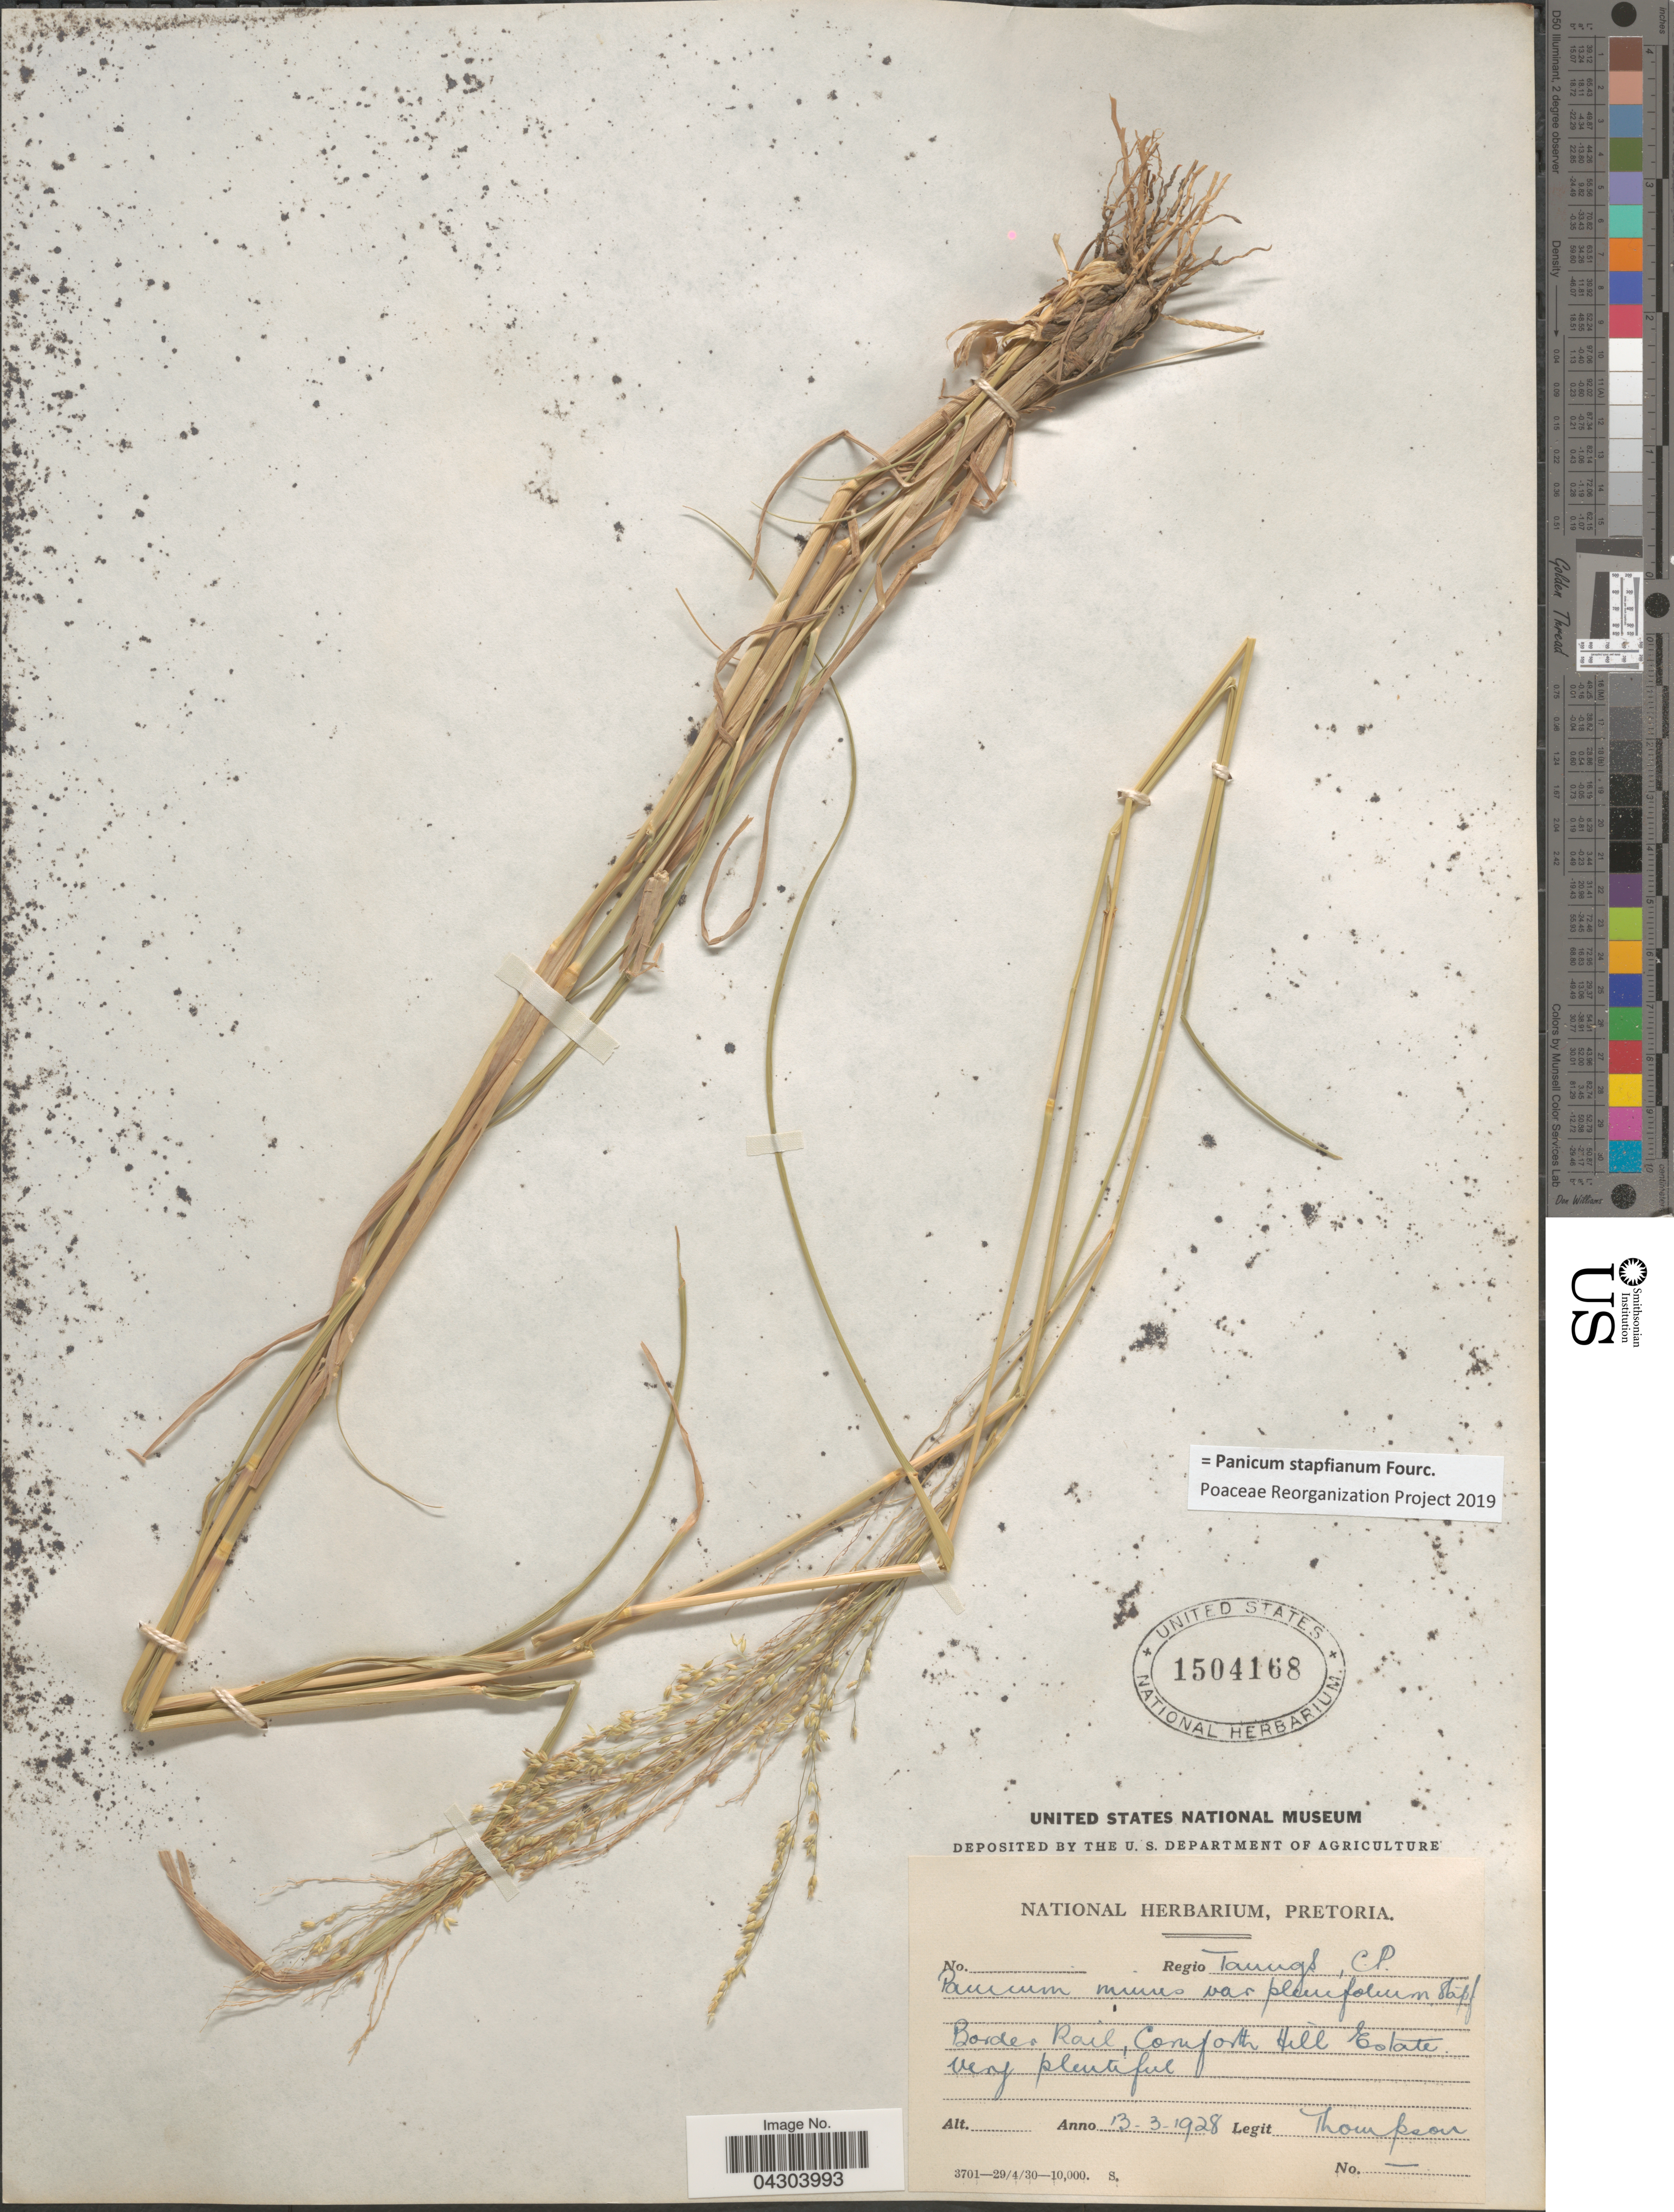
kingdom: Plantae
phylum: Tracheophyta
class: Liliopsida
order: Poales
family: Poaceae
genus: Panicum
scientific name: Panicum stapfianum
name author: Fourc.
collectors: Thompson, --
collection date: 1928-03-13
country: South Africa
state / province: North West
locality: Regio Taungs. Border Rail, Comforth Hill Estate.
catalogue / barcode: US 1504168